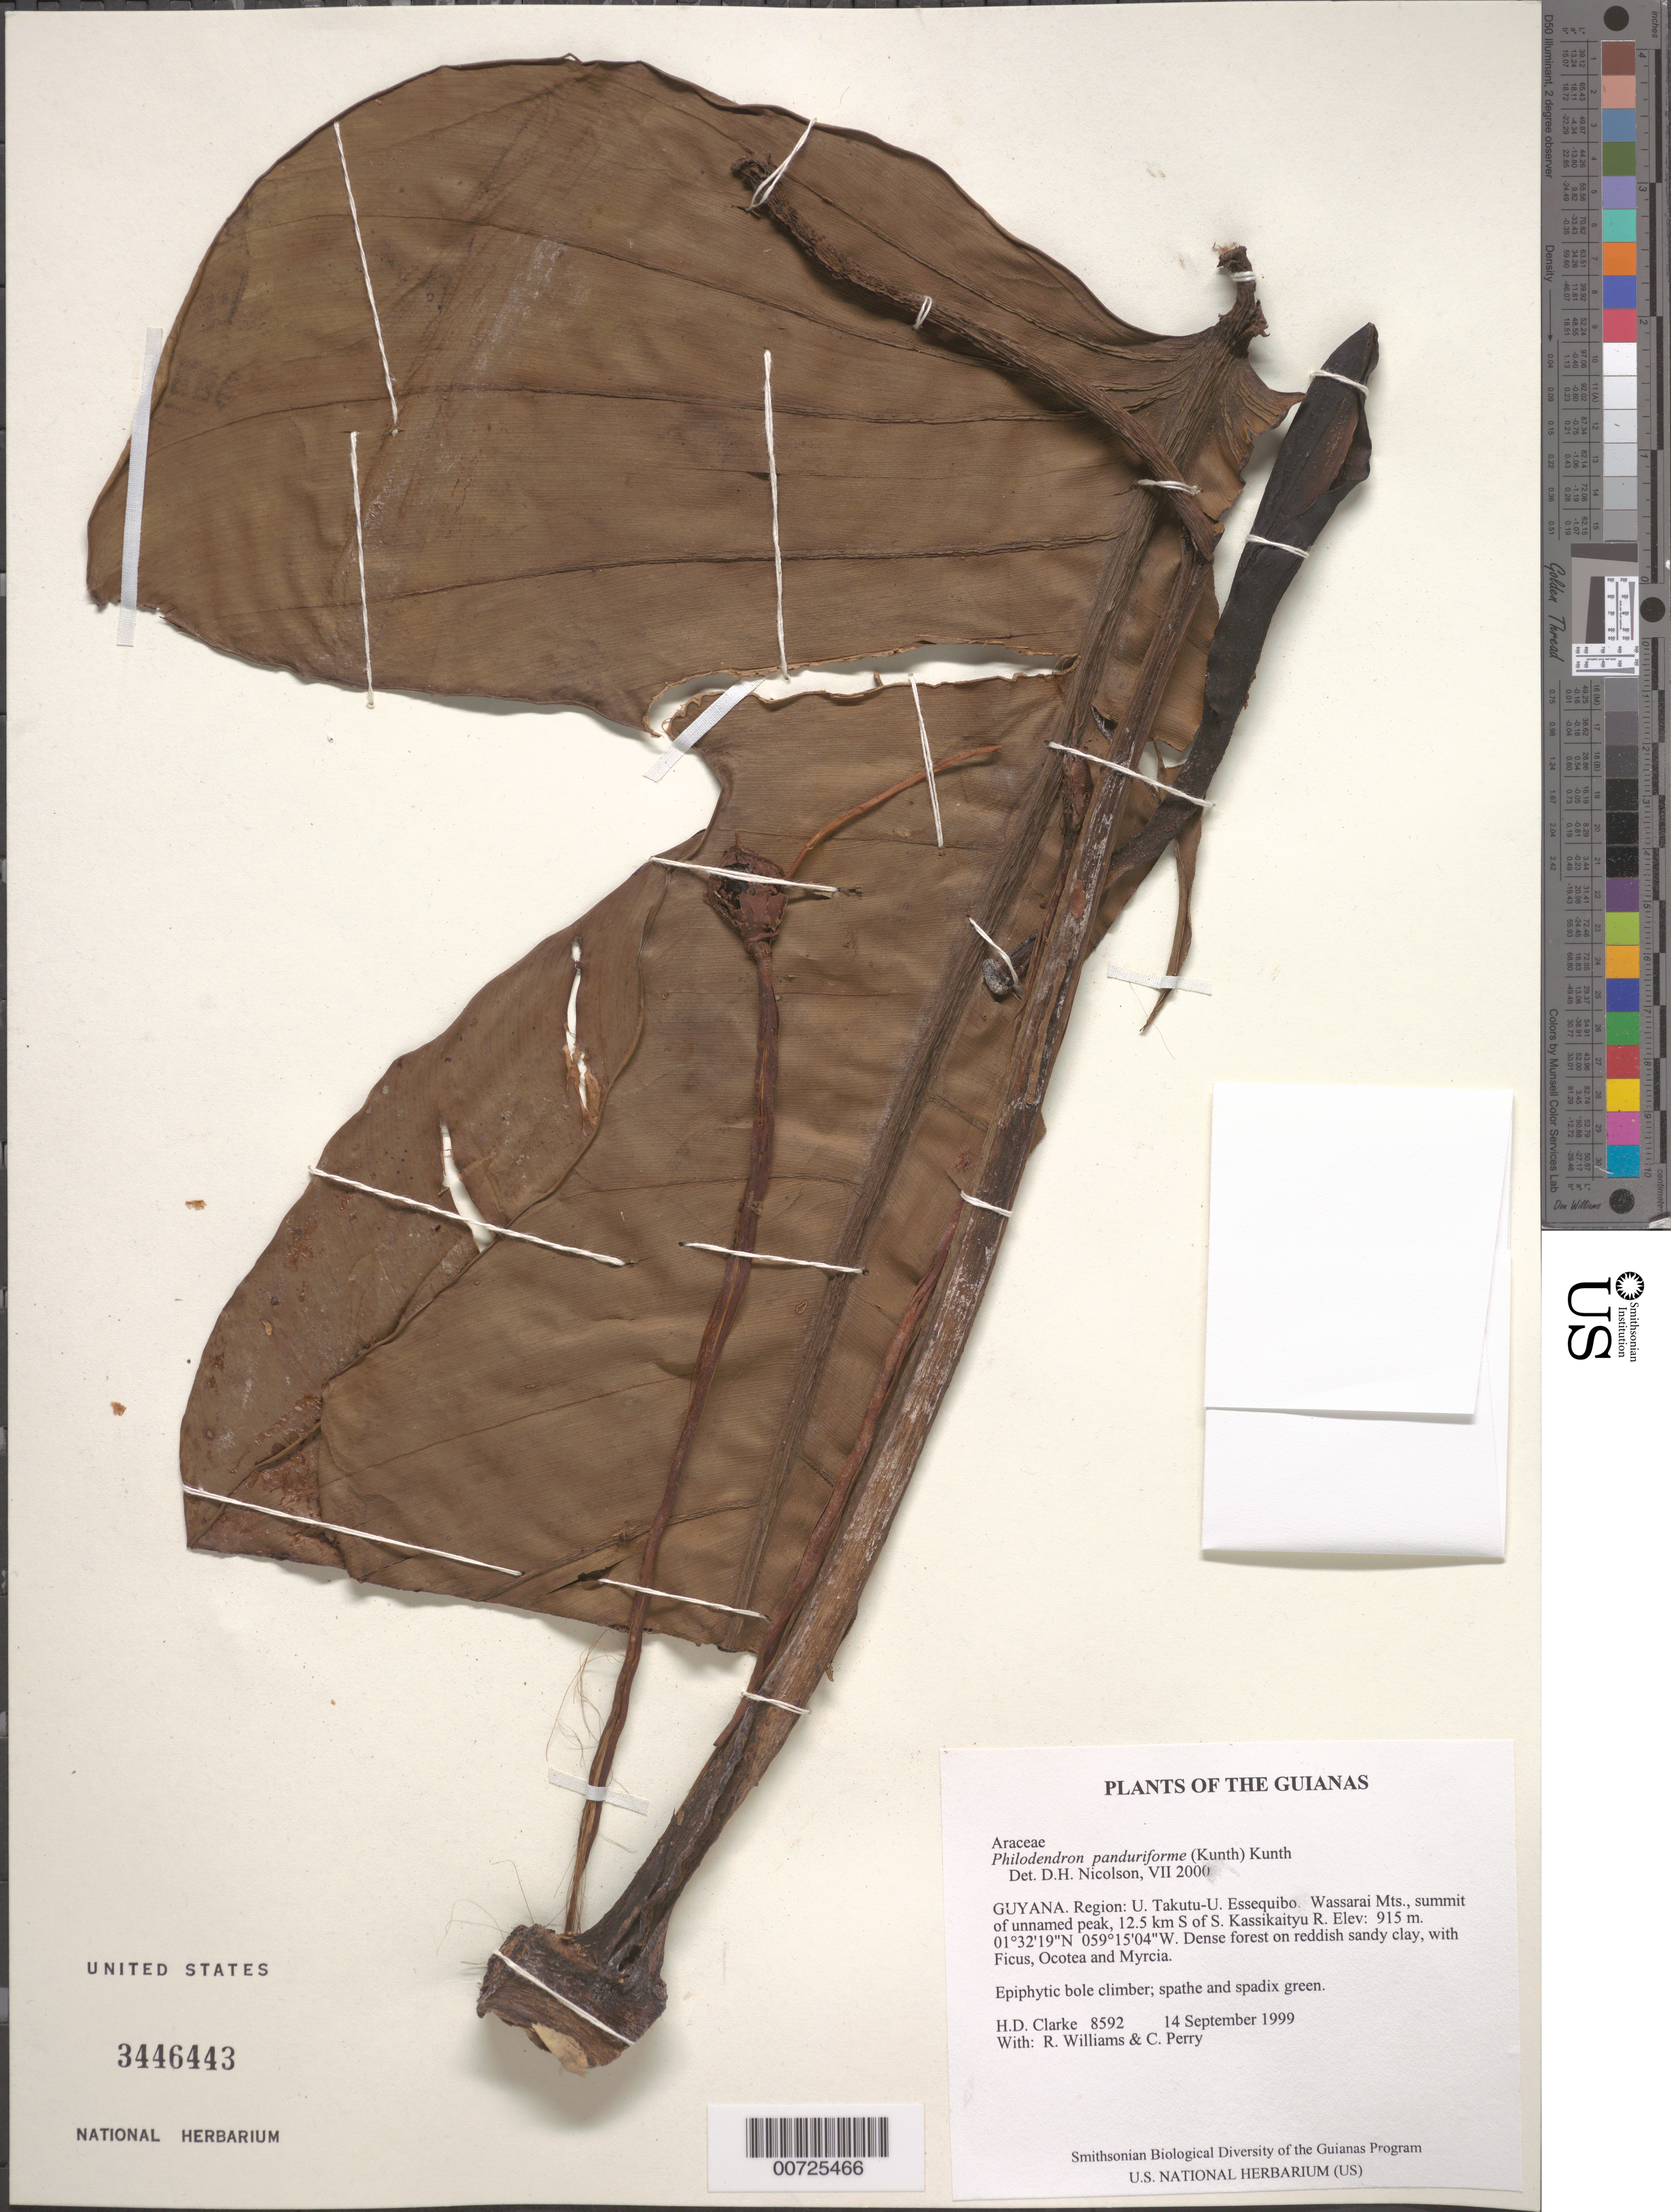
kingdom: Plantae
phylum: Tracheophyta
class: Liliopsida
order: Alismatales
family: Araceae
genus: Philodendron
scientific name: Philodendron panduriforme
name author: (Kunth) Kunth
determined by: Nicolson, Dan H.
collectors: H. D. Clarke, R. Williams & C. Perry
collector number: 8592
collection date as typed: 14 September 1999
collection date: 1999-09-14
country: Guyana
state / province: U. Takutu-U. Essequibo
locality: Wassarai Mts., summit of unnamed peak, 12.5 km S of S. Kassikaityu R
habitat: Dense forest on reddish sandy clay, with Ficus, Ocotea and Myrcia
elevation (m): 915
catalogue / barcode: US 3446443